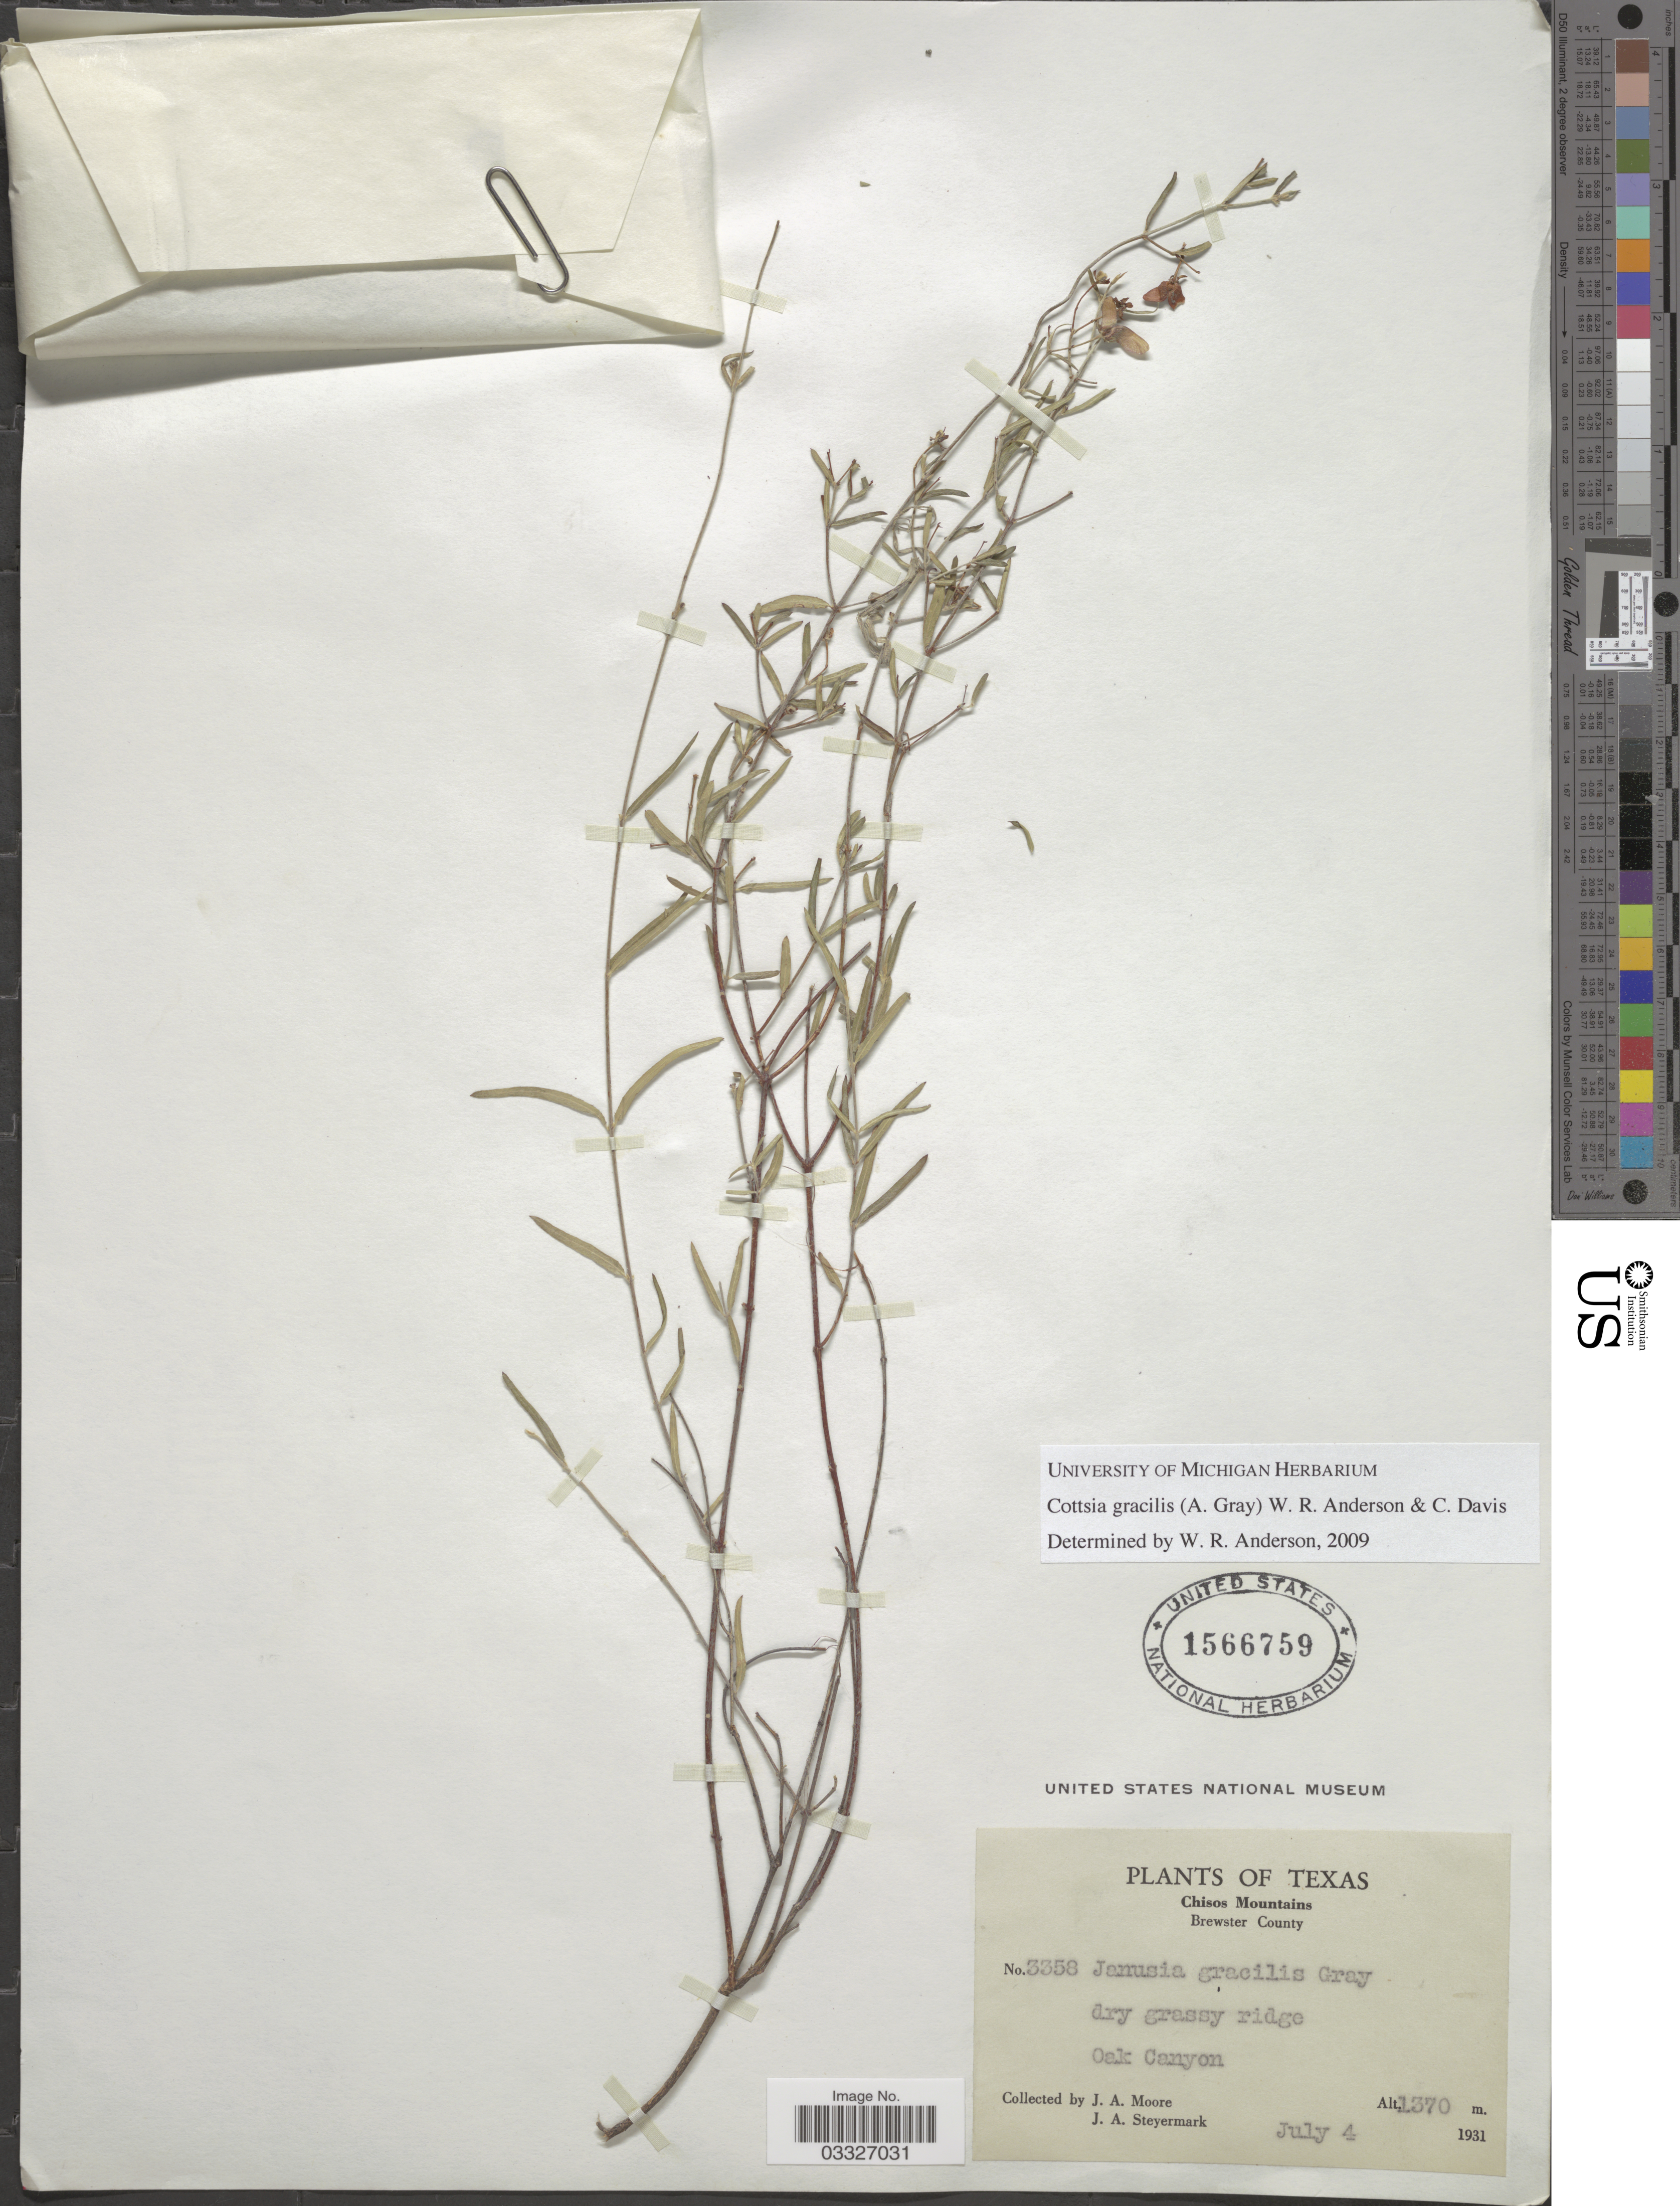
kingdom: Plantae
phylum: Tracheophyta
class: Magnoliopsida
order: Malpighiales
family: Malpighiaceae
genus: Cottsia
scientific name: Cottsia gracilis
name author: (A. Gray) W.R. Anderson & C. Davis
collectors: J. A. Moore & J. Steyermark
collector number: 3358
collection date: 1931-07-04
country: United States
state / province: Texas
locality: Chisos Mountains. Brewster County. Oak Canyon.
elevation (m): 1370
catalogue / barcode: US 1566759